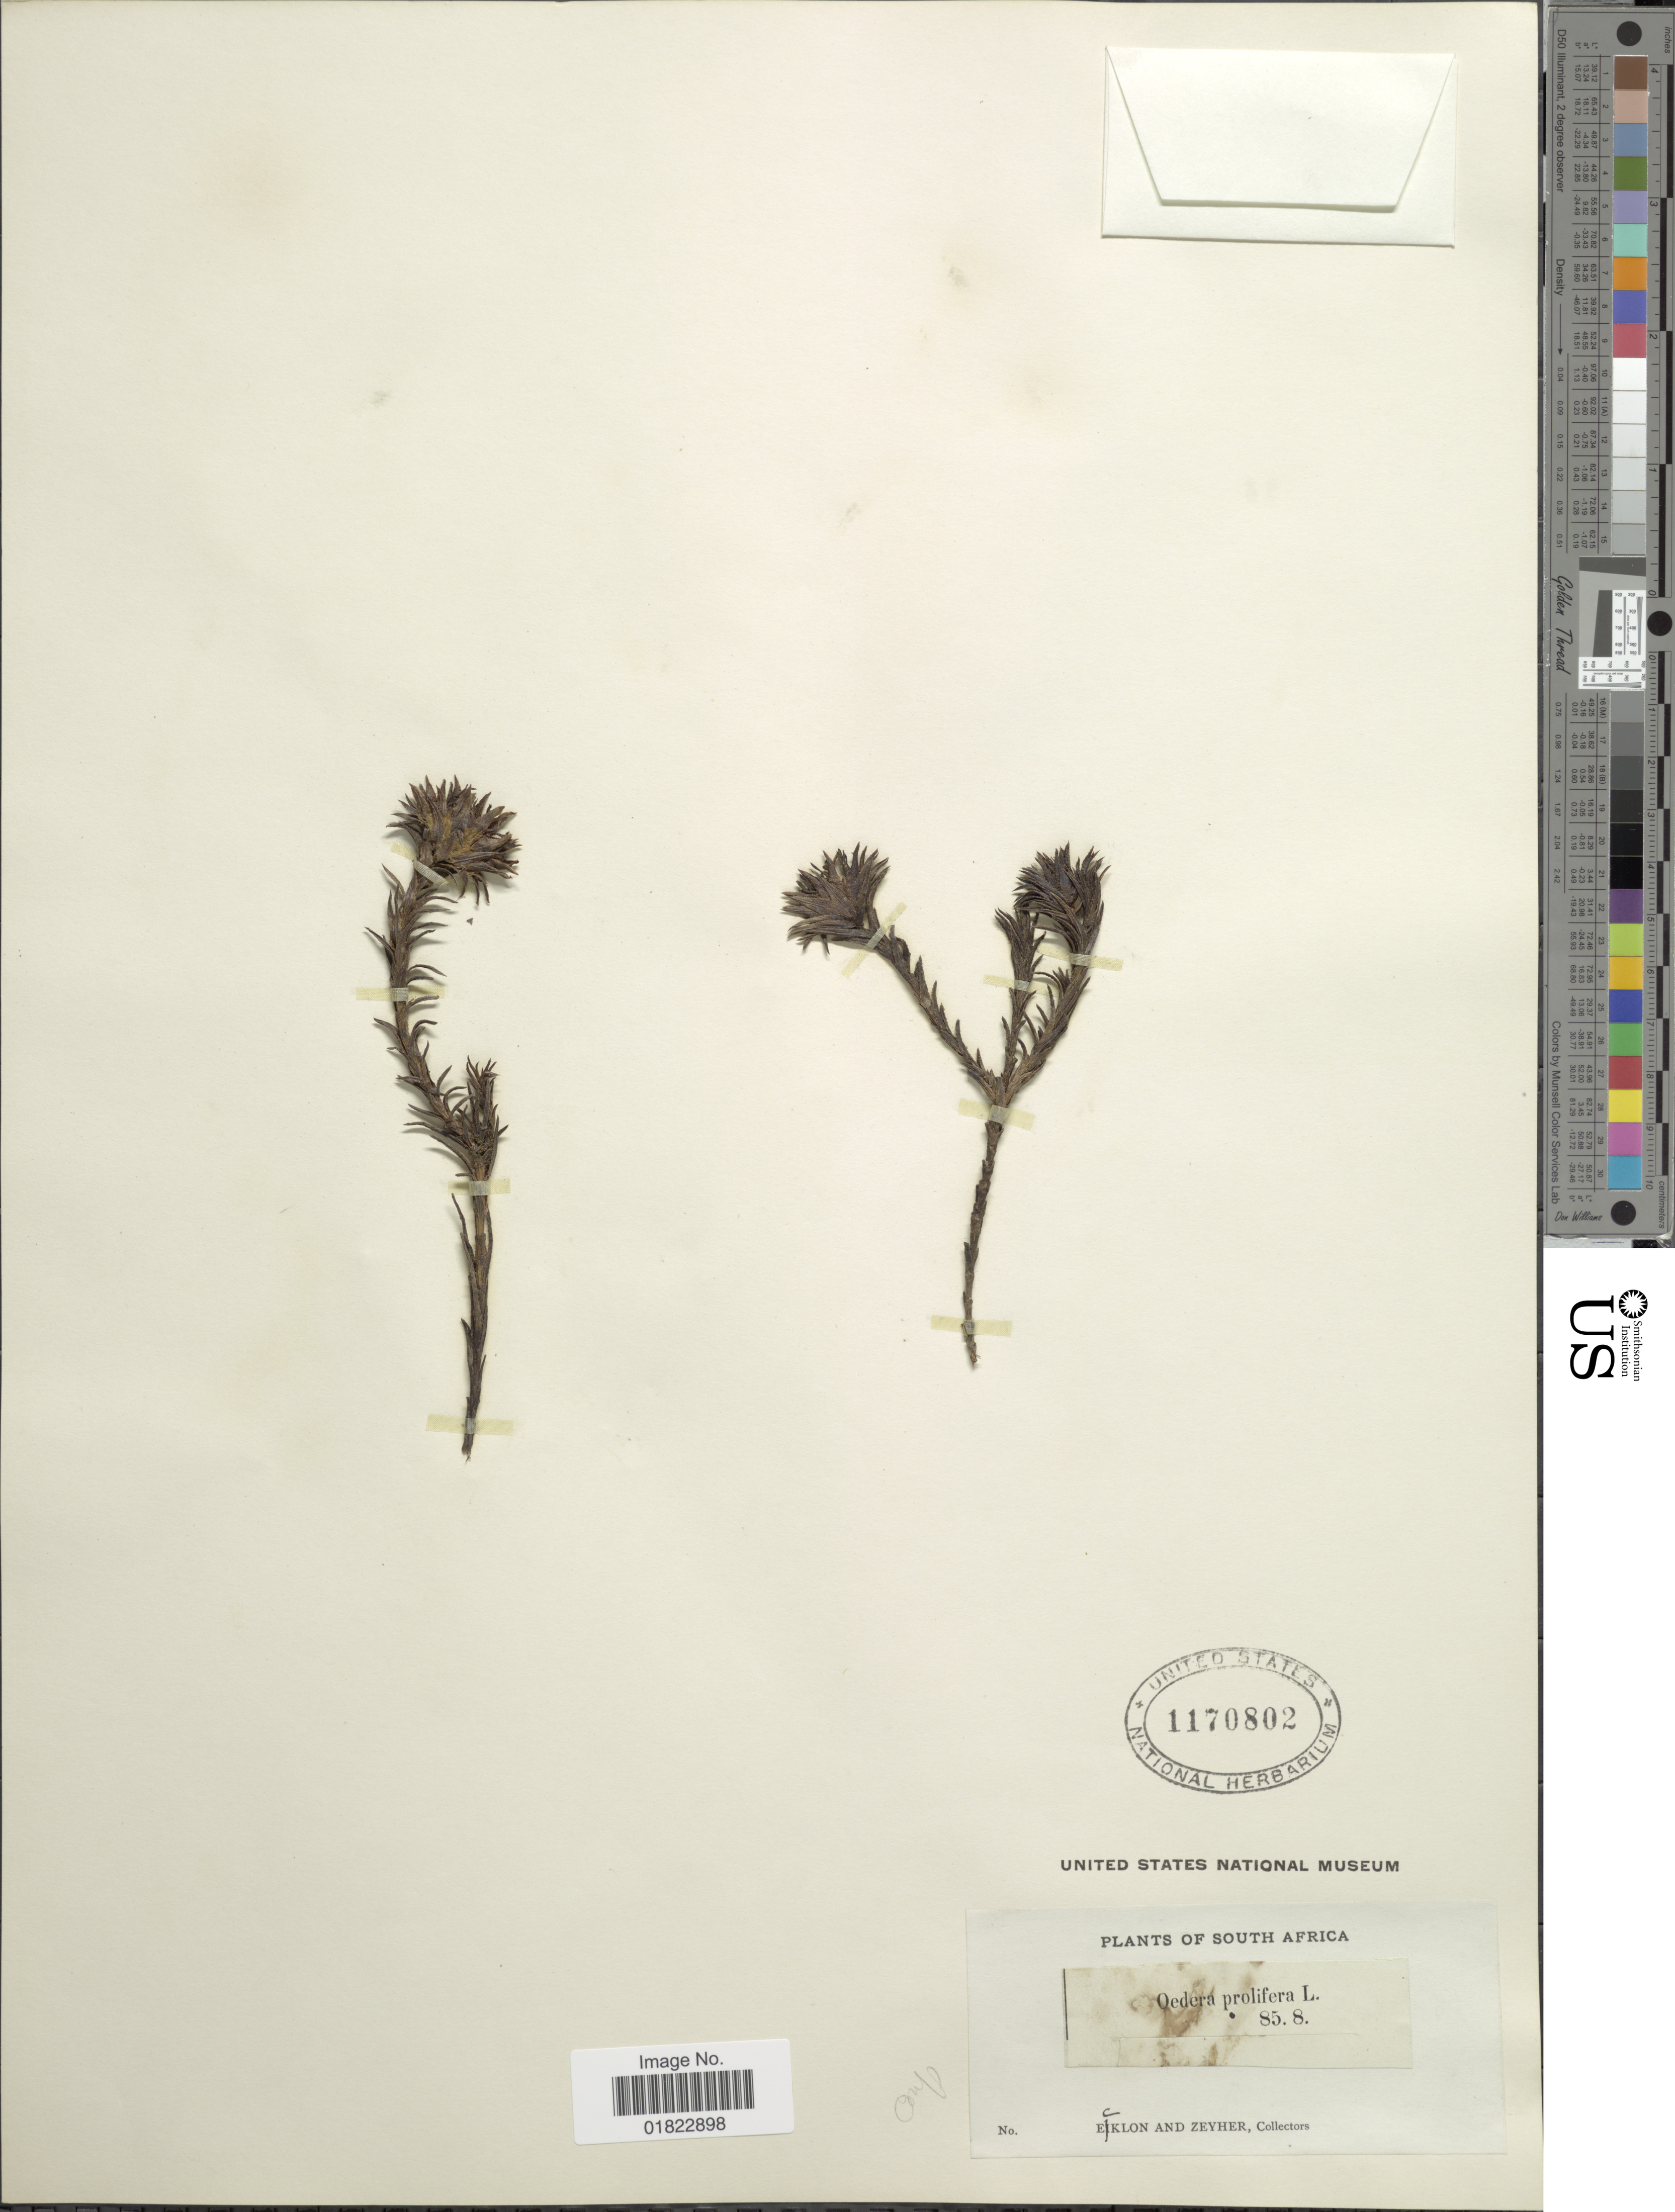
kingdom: Plantae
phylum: Tracheophyta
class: Magnoliopsida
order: Asterales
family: Asteraceae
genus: Oedera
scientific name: Oedera prolifera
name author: L.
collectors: -. Ecklon & -. Zeyher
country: South Africa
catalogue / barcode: US 1170802